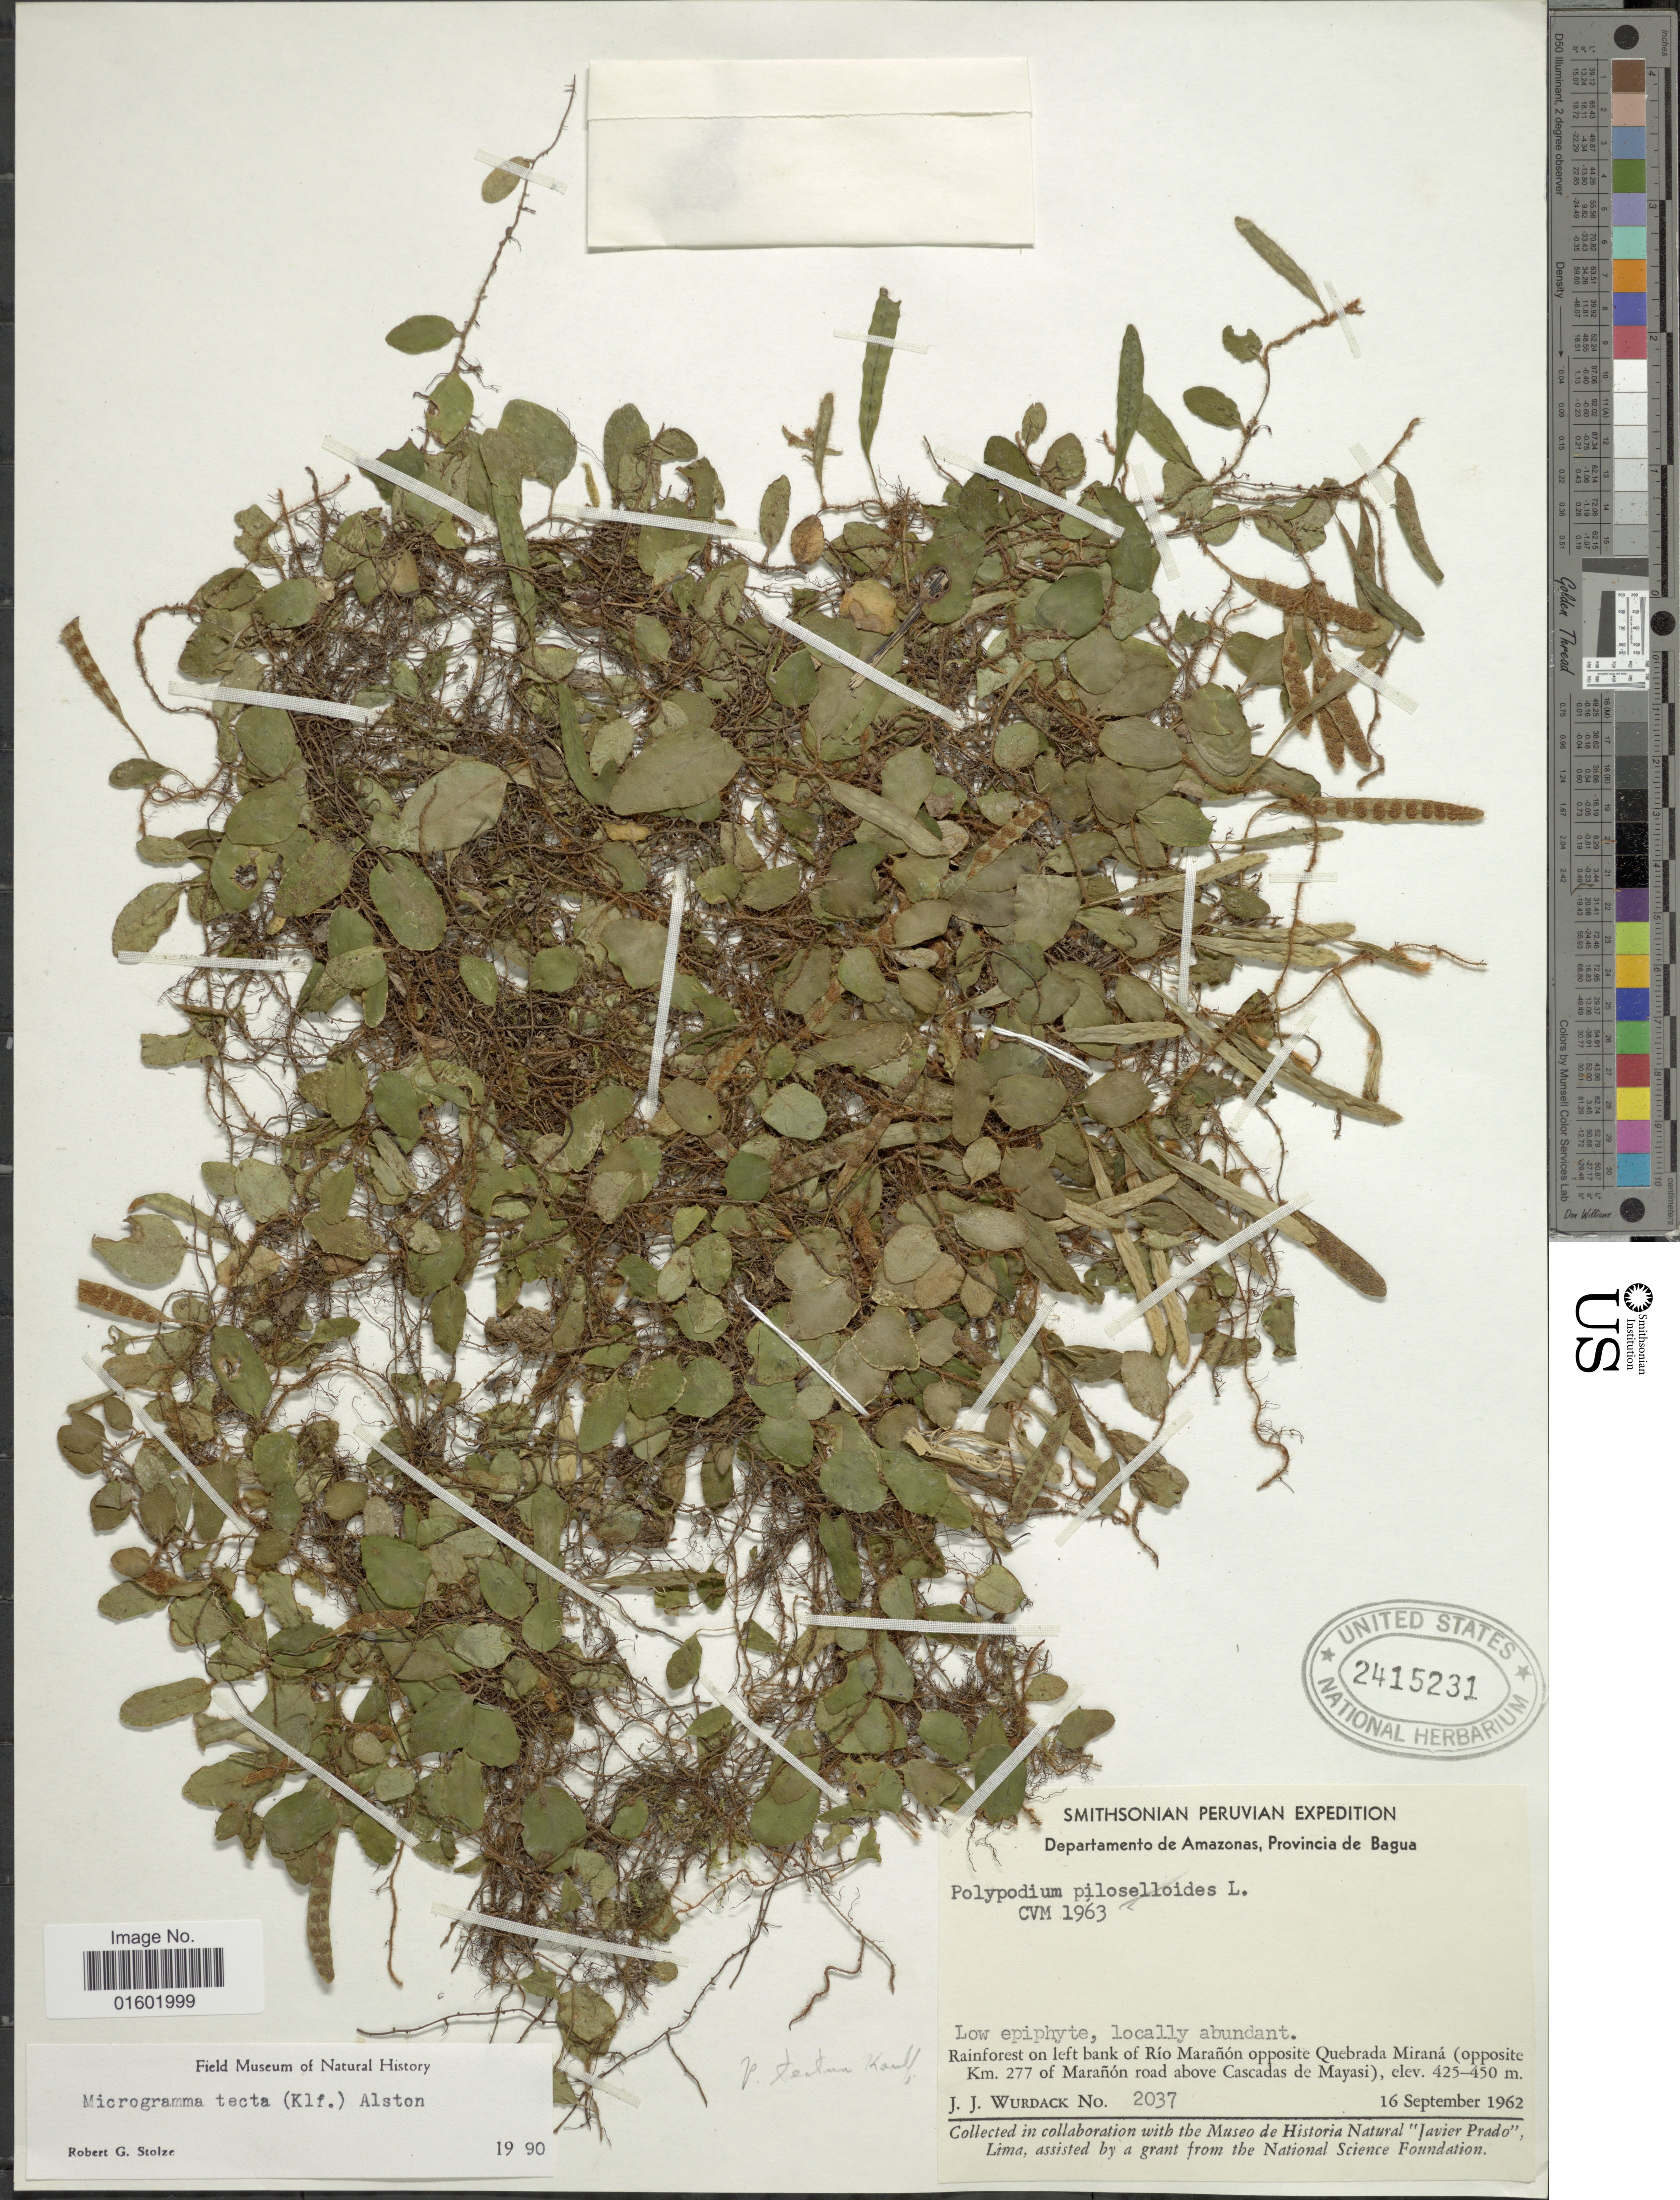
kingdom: Plantae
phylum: Tracheophyta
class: Polypodiopsida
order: Polypodiales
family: Polypodiaceae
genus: Microgramma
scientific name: Microgramma tecta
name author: (Kaulf.) Alston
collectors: J. J. Wurdack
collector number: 2037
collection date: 1962-09-16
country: Peru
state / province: Amazonas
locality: Rainforest on left bank of Rio Maranon opposite Quebrada Mirana (opposite Km. 277 of Maranon road above Cascadas de Mayasi)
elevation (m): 425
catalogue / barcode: US 2415231